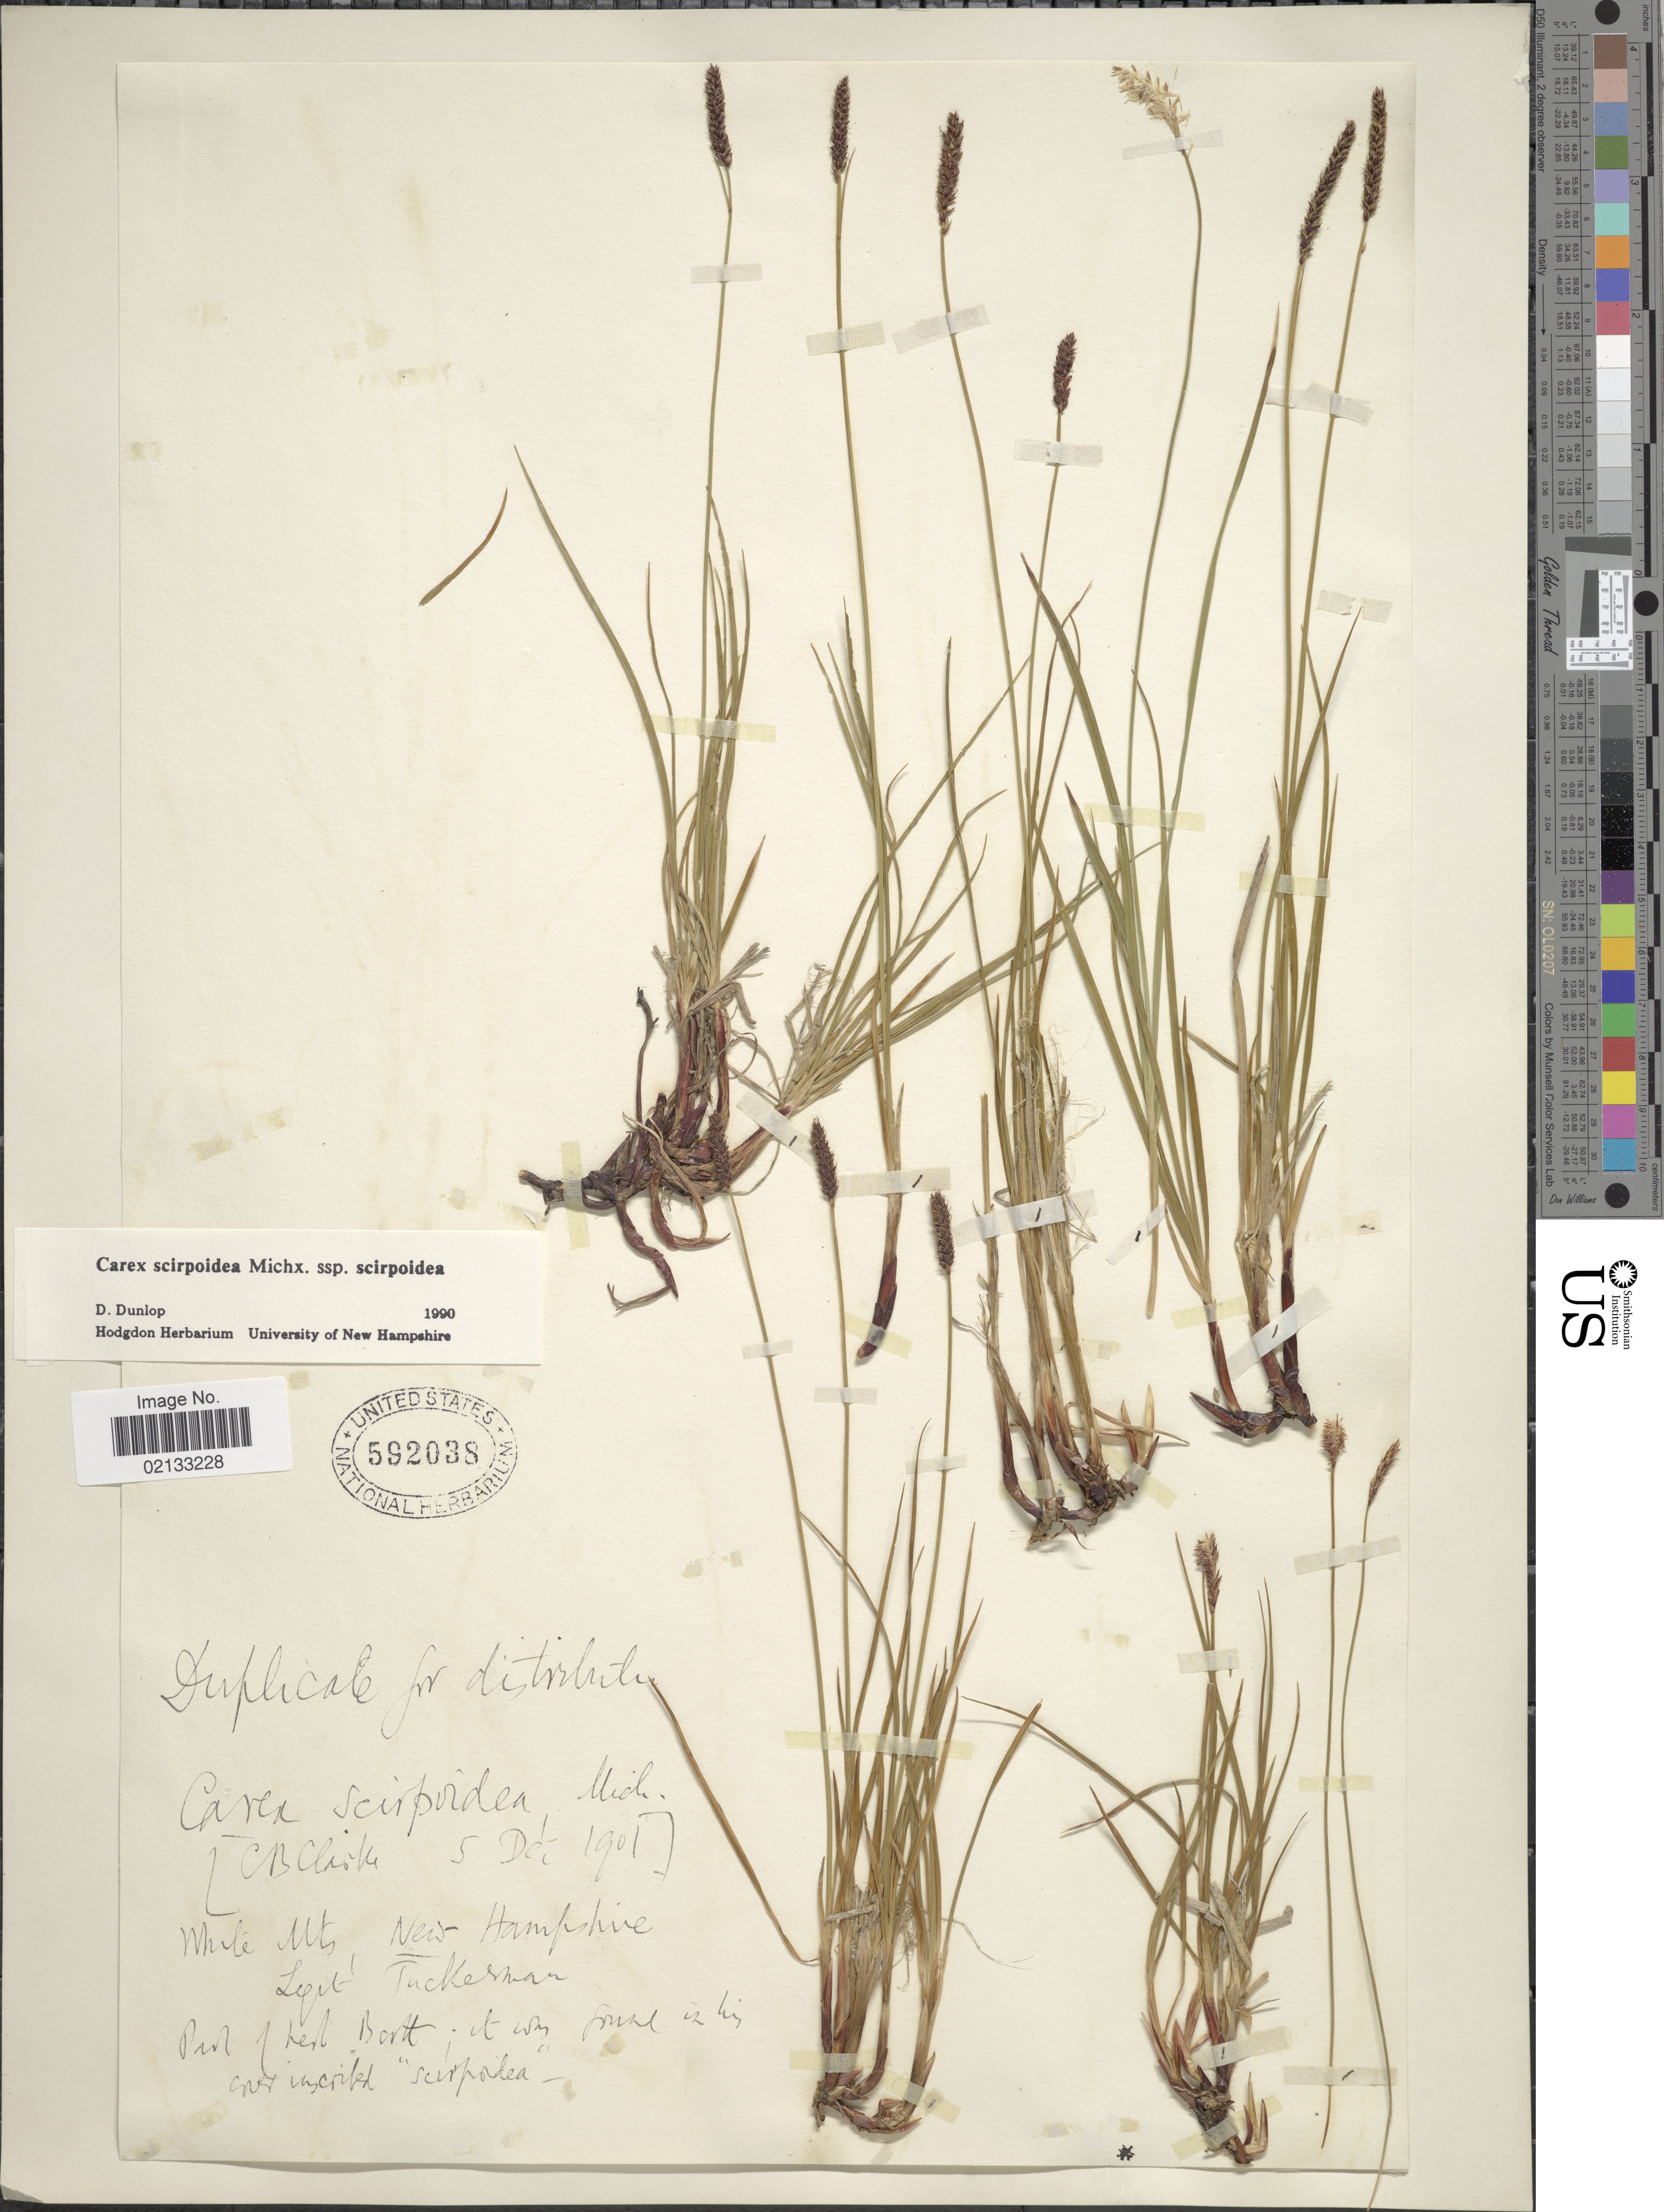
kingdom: Plantae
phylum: Tracheophyta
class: Liliopsida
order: Poales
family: Cyperaceae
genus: Carex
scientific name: Carex scirpoidea subsp. scirpoidea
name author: Michx.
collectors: -- Tuckerman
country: United States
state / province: New Hampshire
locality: White Mts.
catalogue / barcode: US 592038